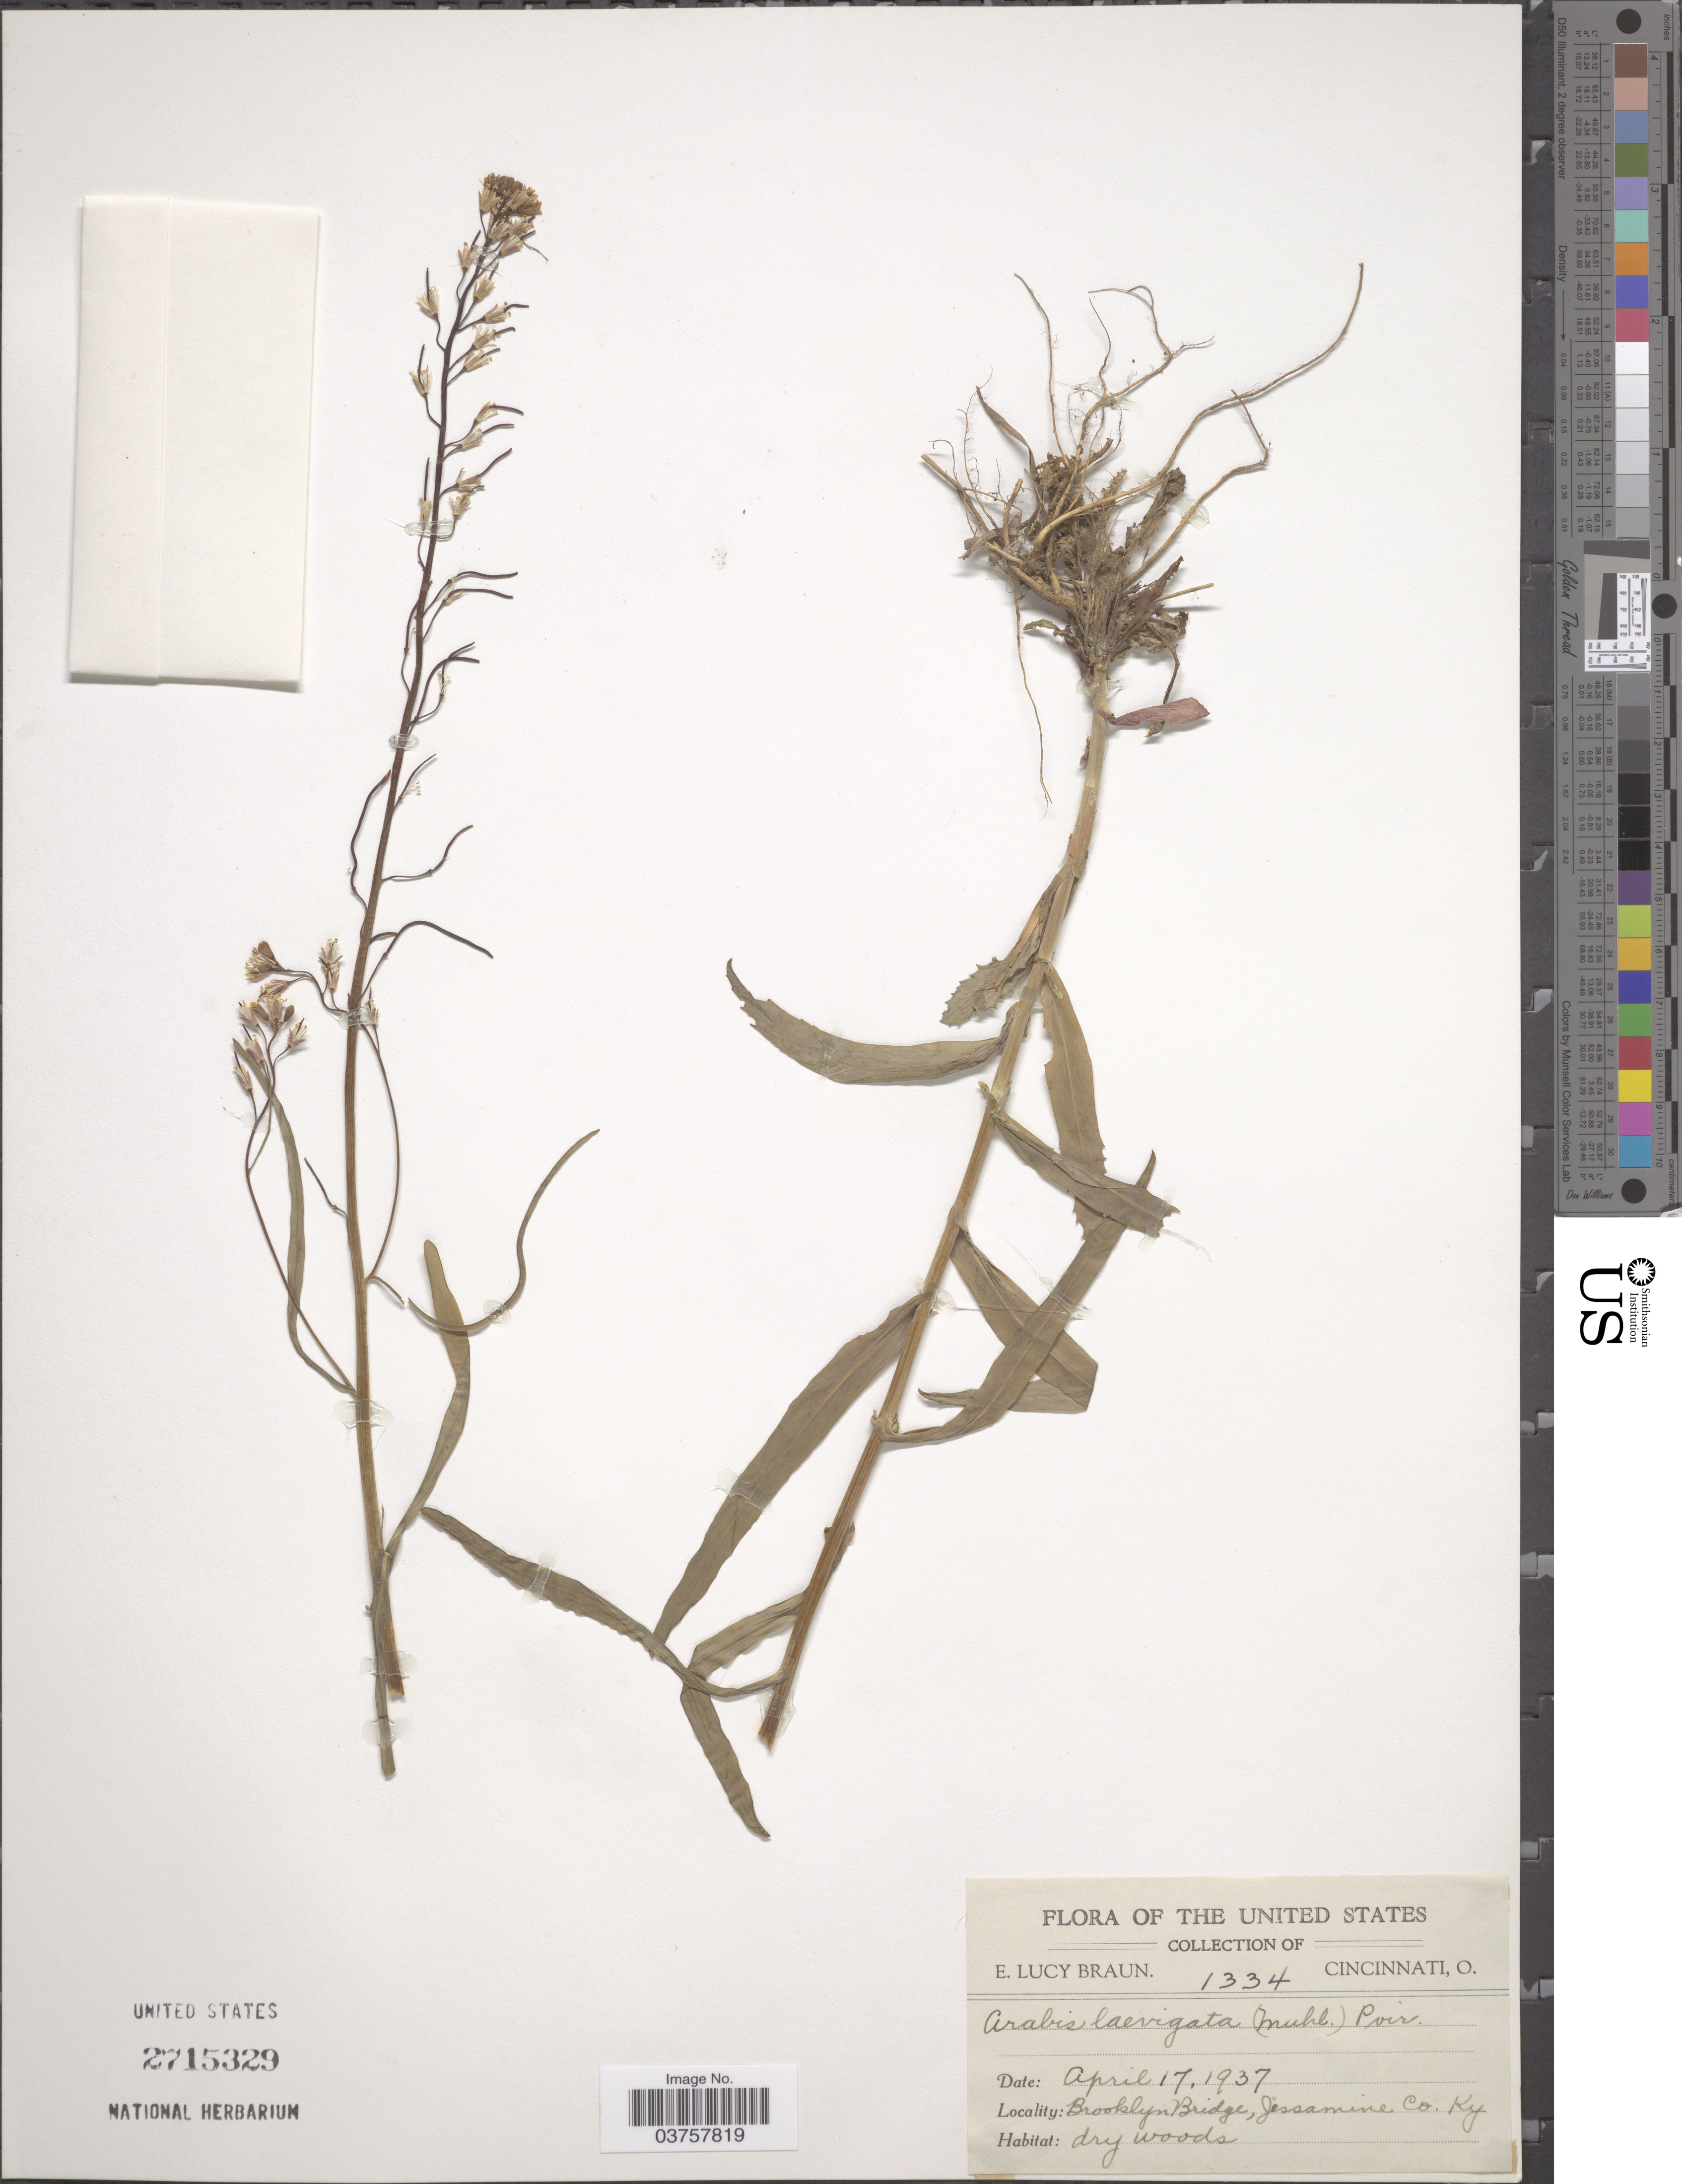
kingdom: Plantae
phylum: Tracheophyta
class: Magnoliopsida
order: Brassicales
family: Brassicaceae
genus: Arabis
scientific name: Arabis laevigata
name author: (Muhl. ex Willd.) Poir.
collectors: E. L. Braun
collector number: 1334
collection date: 1937-04-17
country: United States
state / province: Kentucky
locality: Brooklyn Bridge, Jessamine Co.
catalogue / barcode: US 2715329